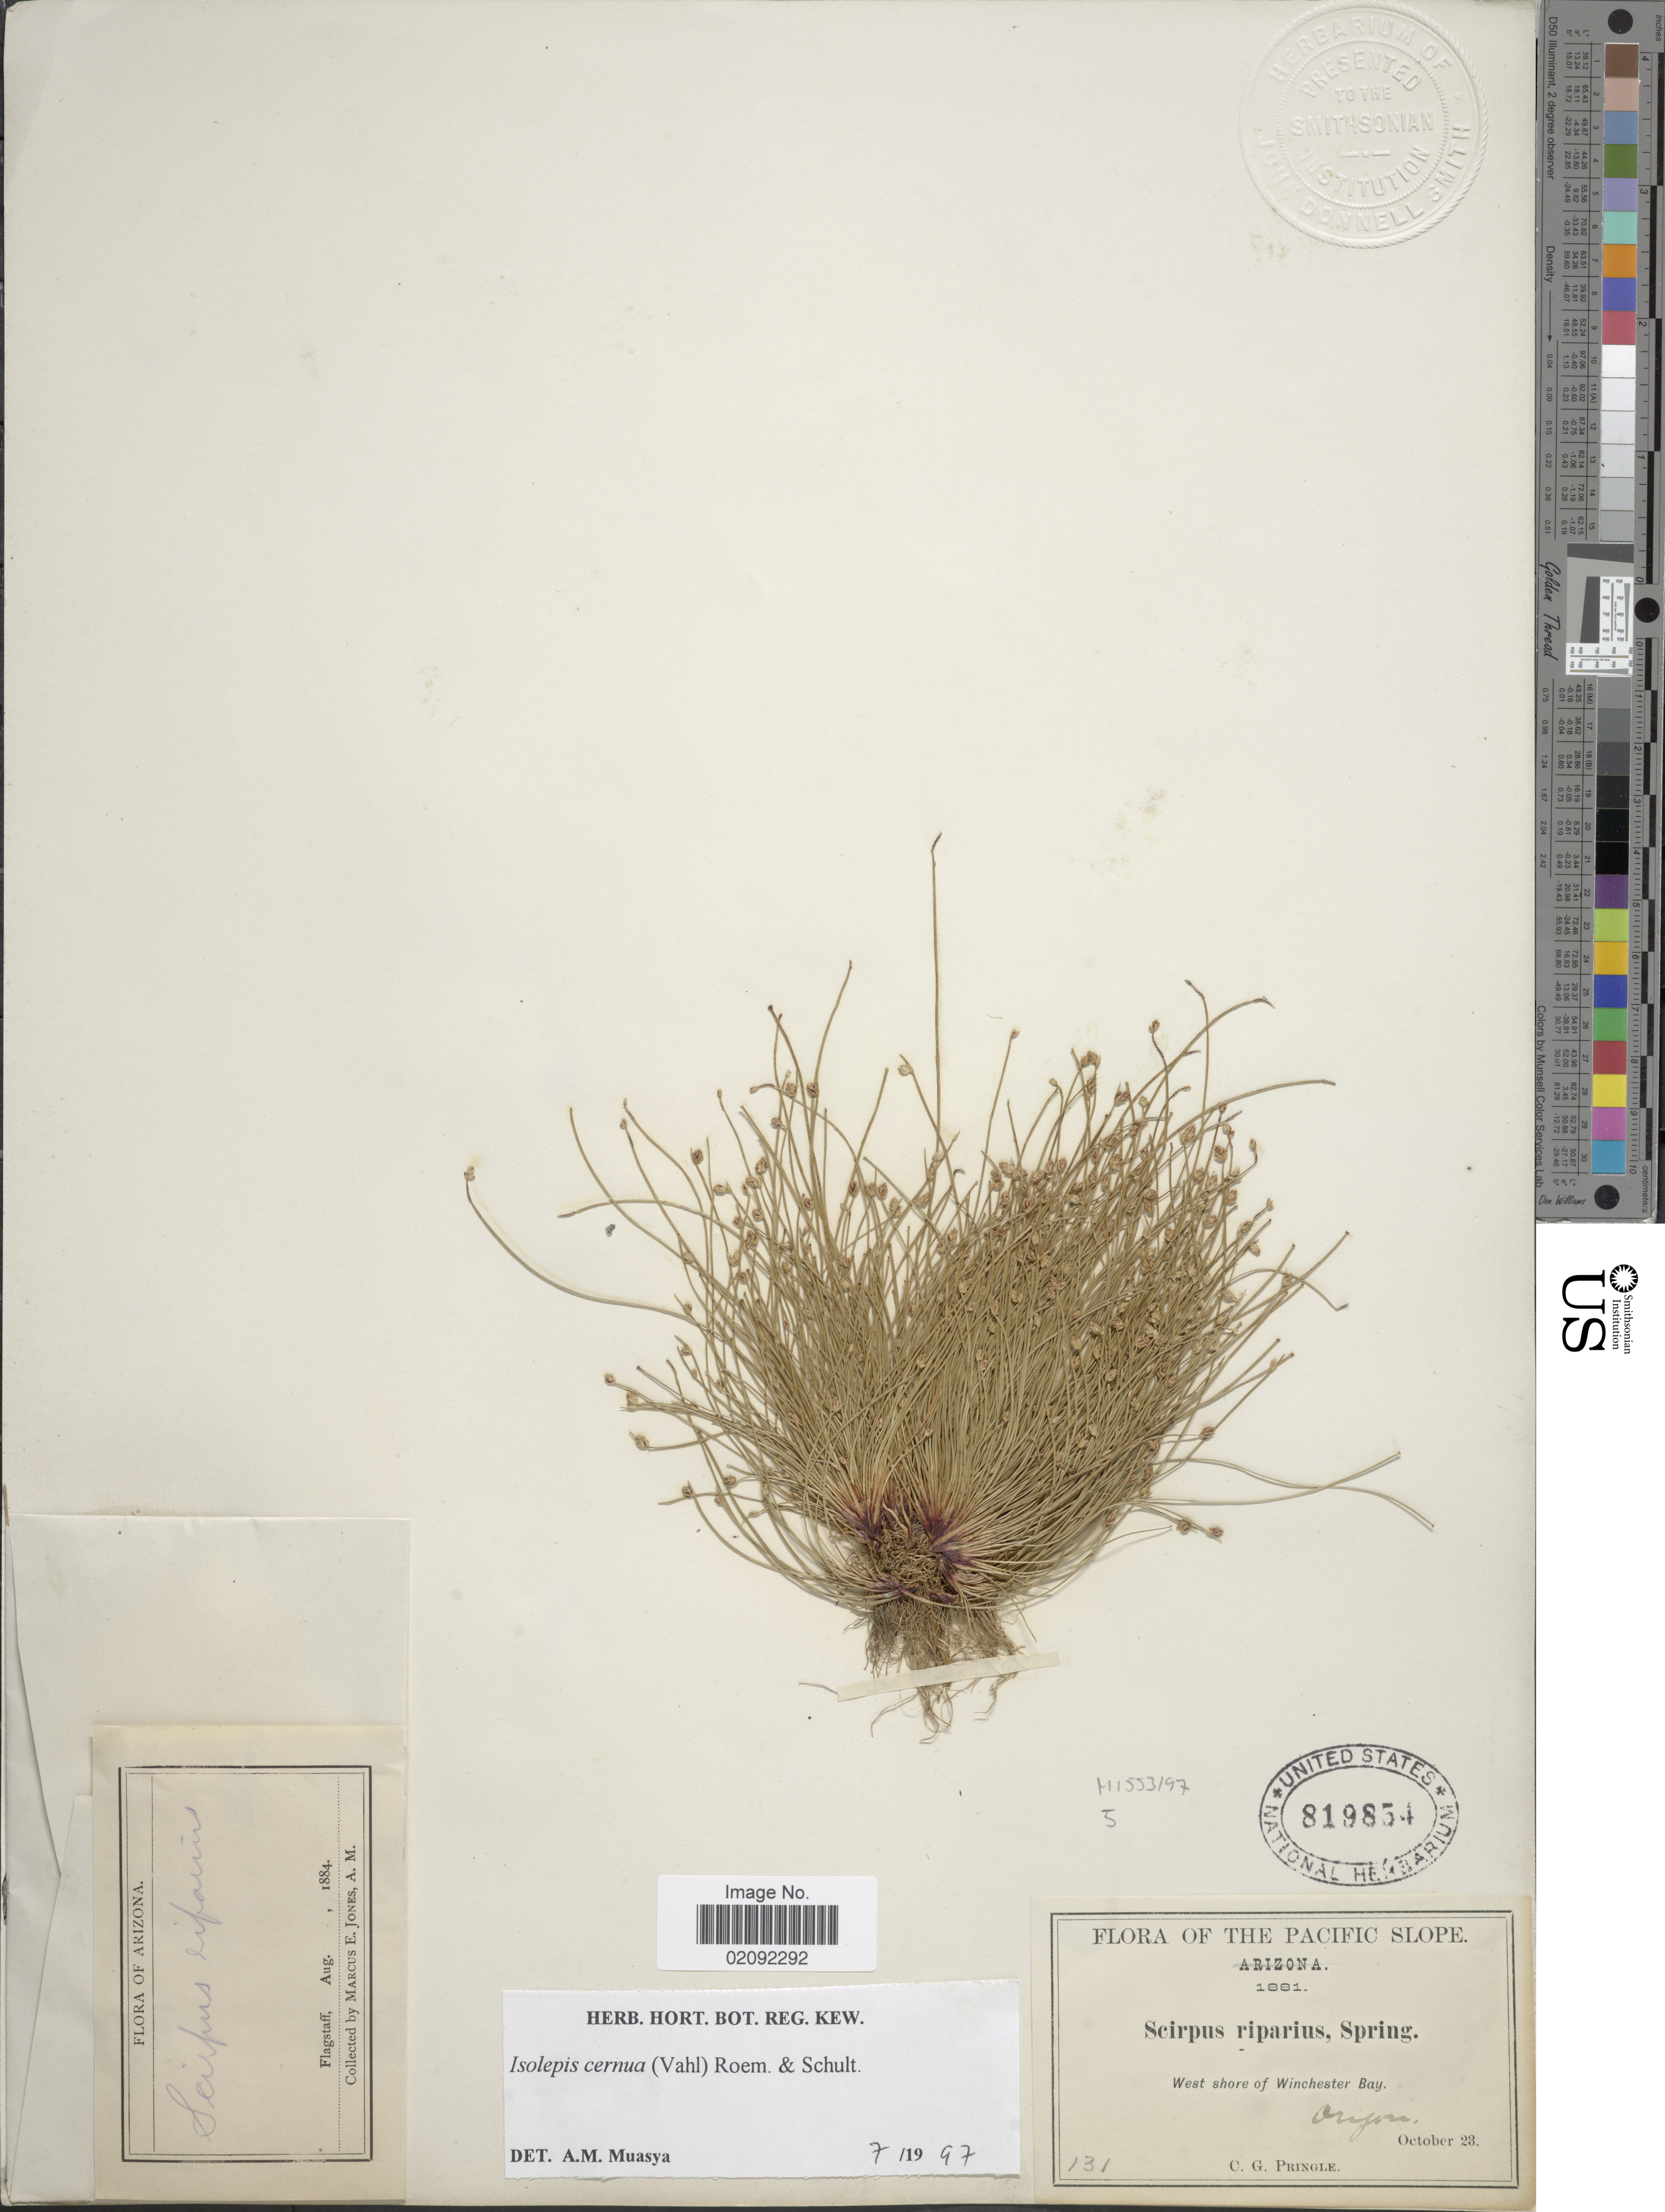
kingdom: Plantae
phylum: Tracheophyta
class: Liliopsida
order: Poales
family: Cyperaceae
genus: Isolepis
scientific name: Isolepis cernua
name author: (Vahl) Roem. & Schult.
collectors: C. G. Pringle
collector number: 131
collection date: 1881-10-23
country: United States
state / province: Oregon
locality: The Pacific Slope, West shore of Winchester Bay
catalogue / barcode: US 819854